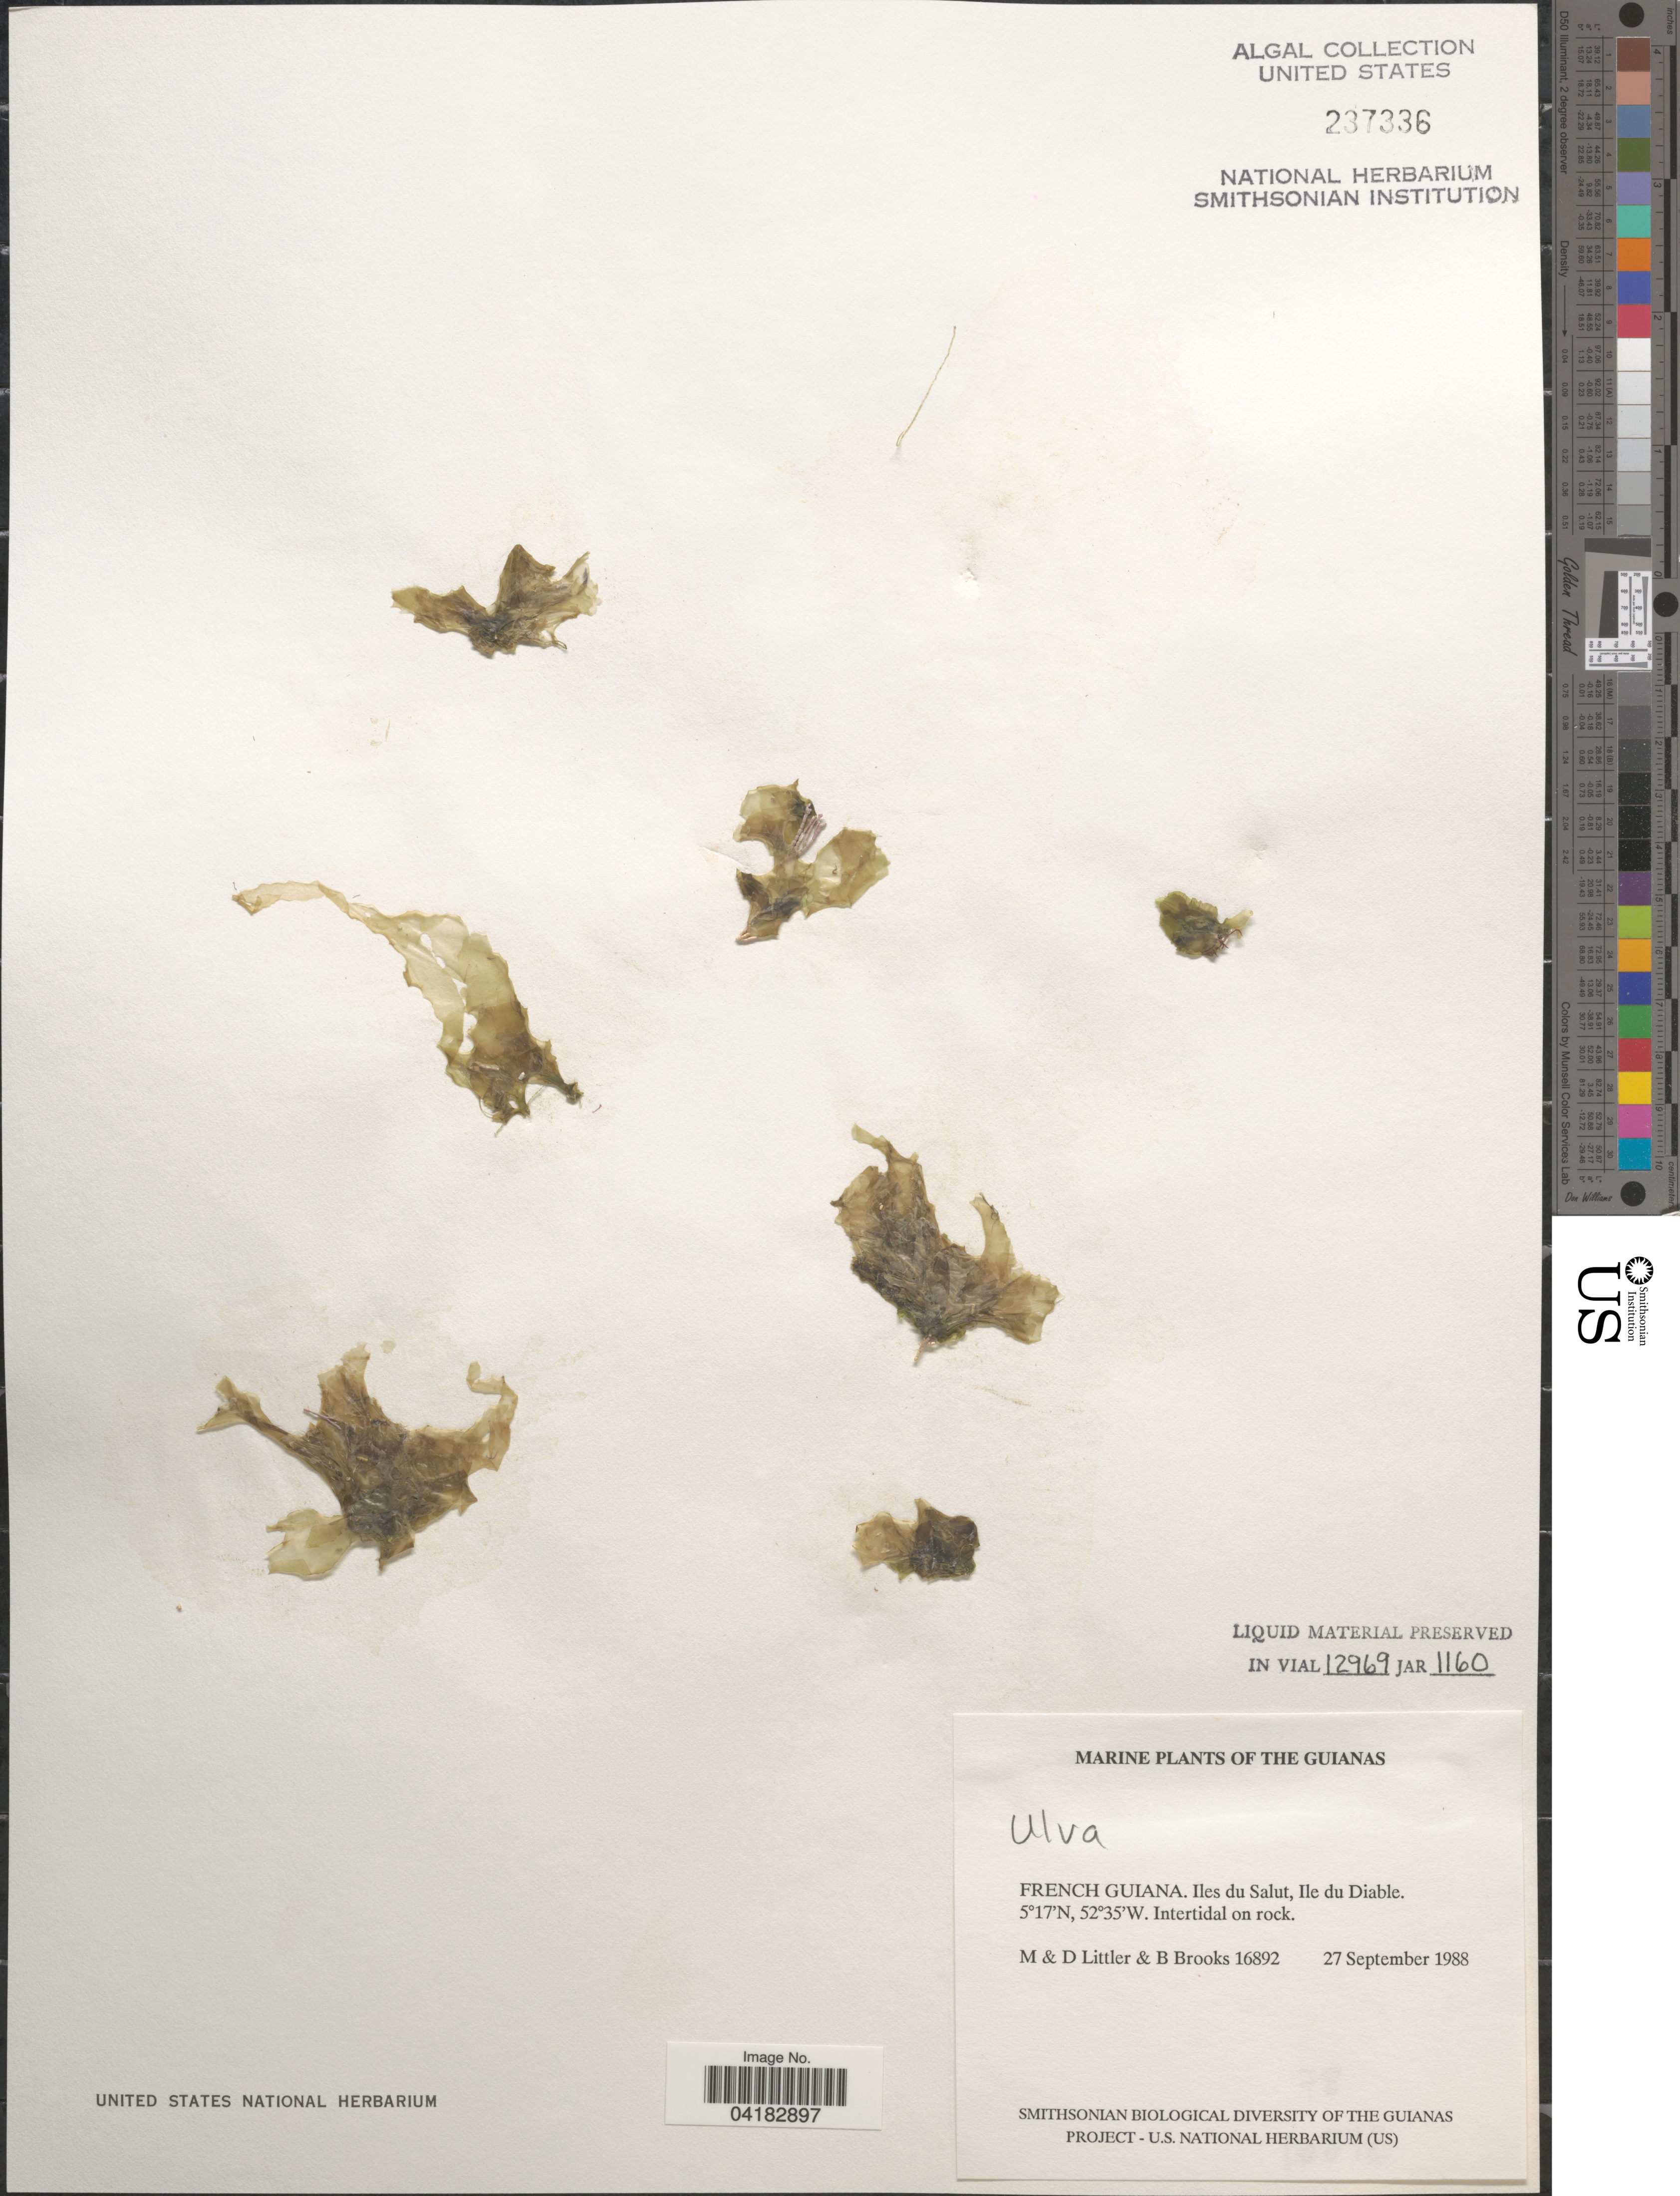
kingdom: Plantae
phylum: Chlorophyta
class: Ulvophyceae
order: Ulvales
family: Ulvaceae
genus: Ulva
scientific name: Ulva sp.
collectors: M. Littler, D. S. Littler & B. Brooks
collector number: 16892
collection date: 1988-09-27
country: French Guiana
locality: Guianas. Iles du Salut, Ile du Diable.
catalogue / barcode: US 237336